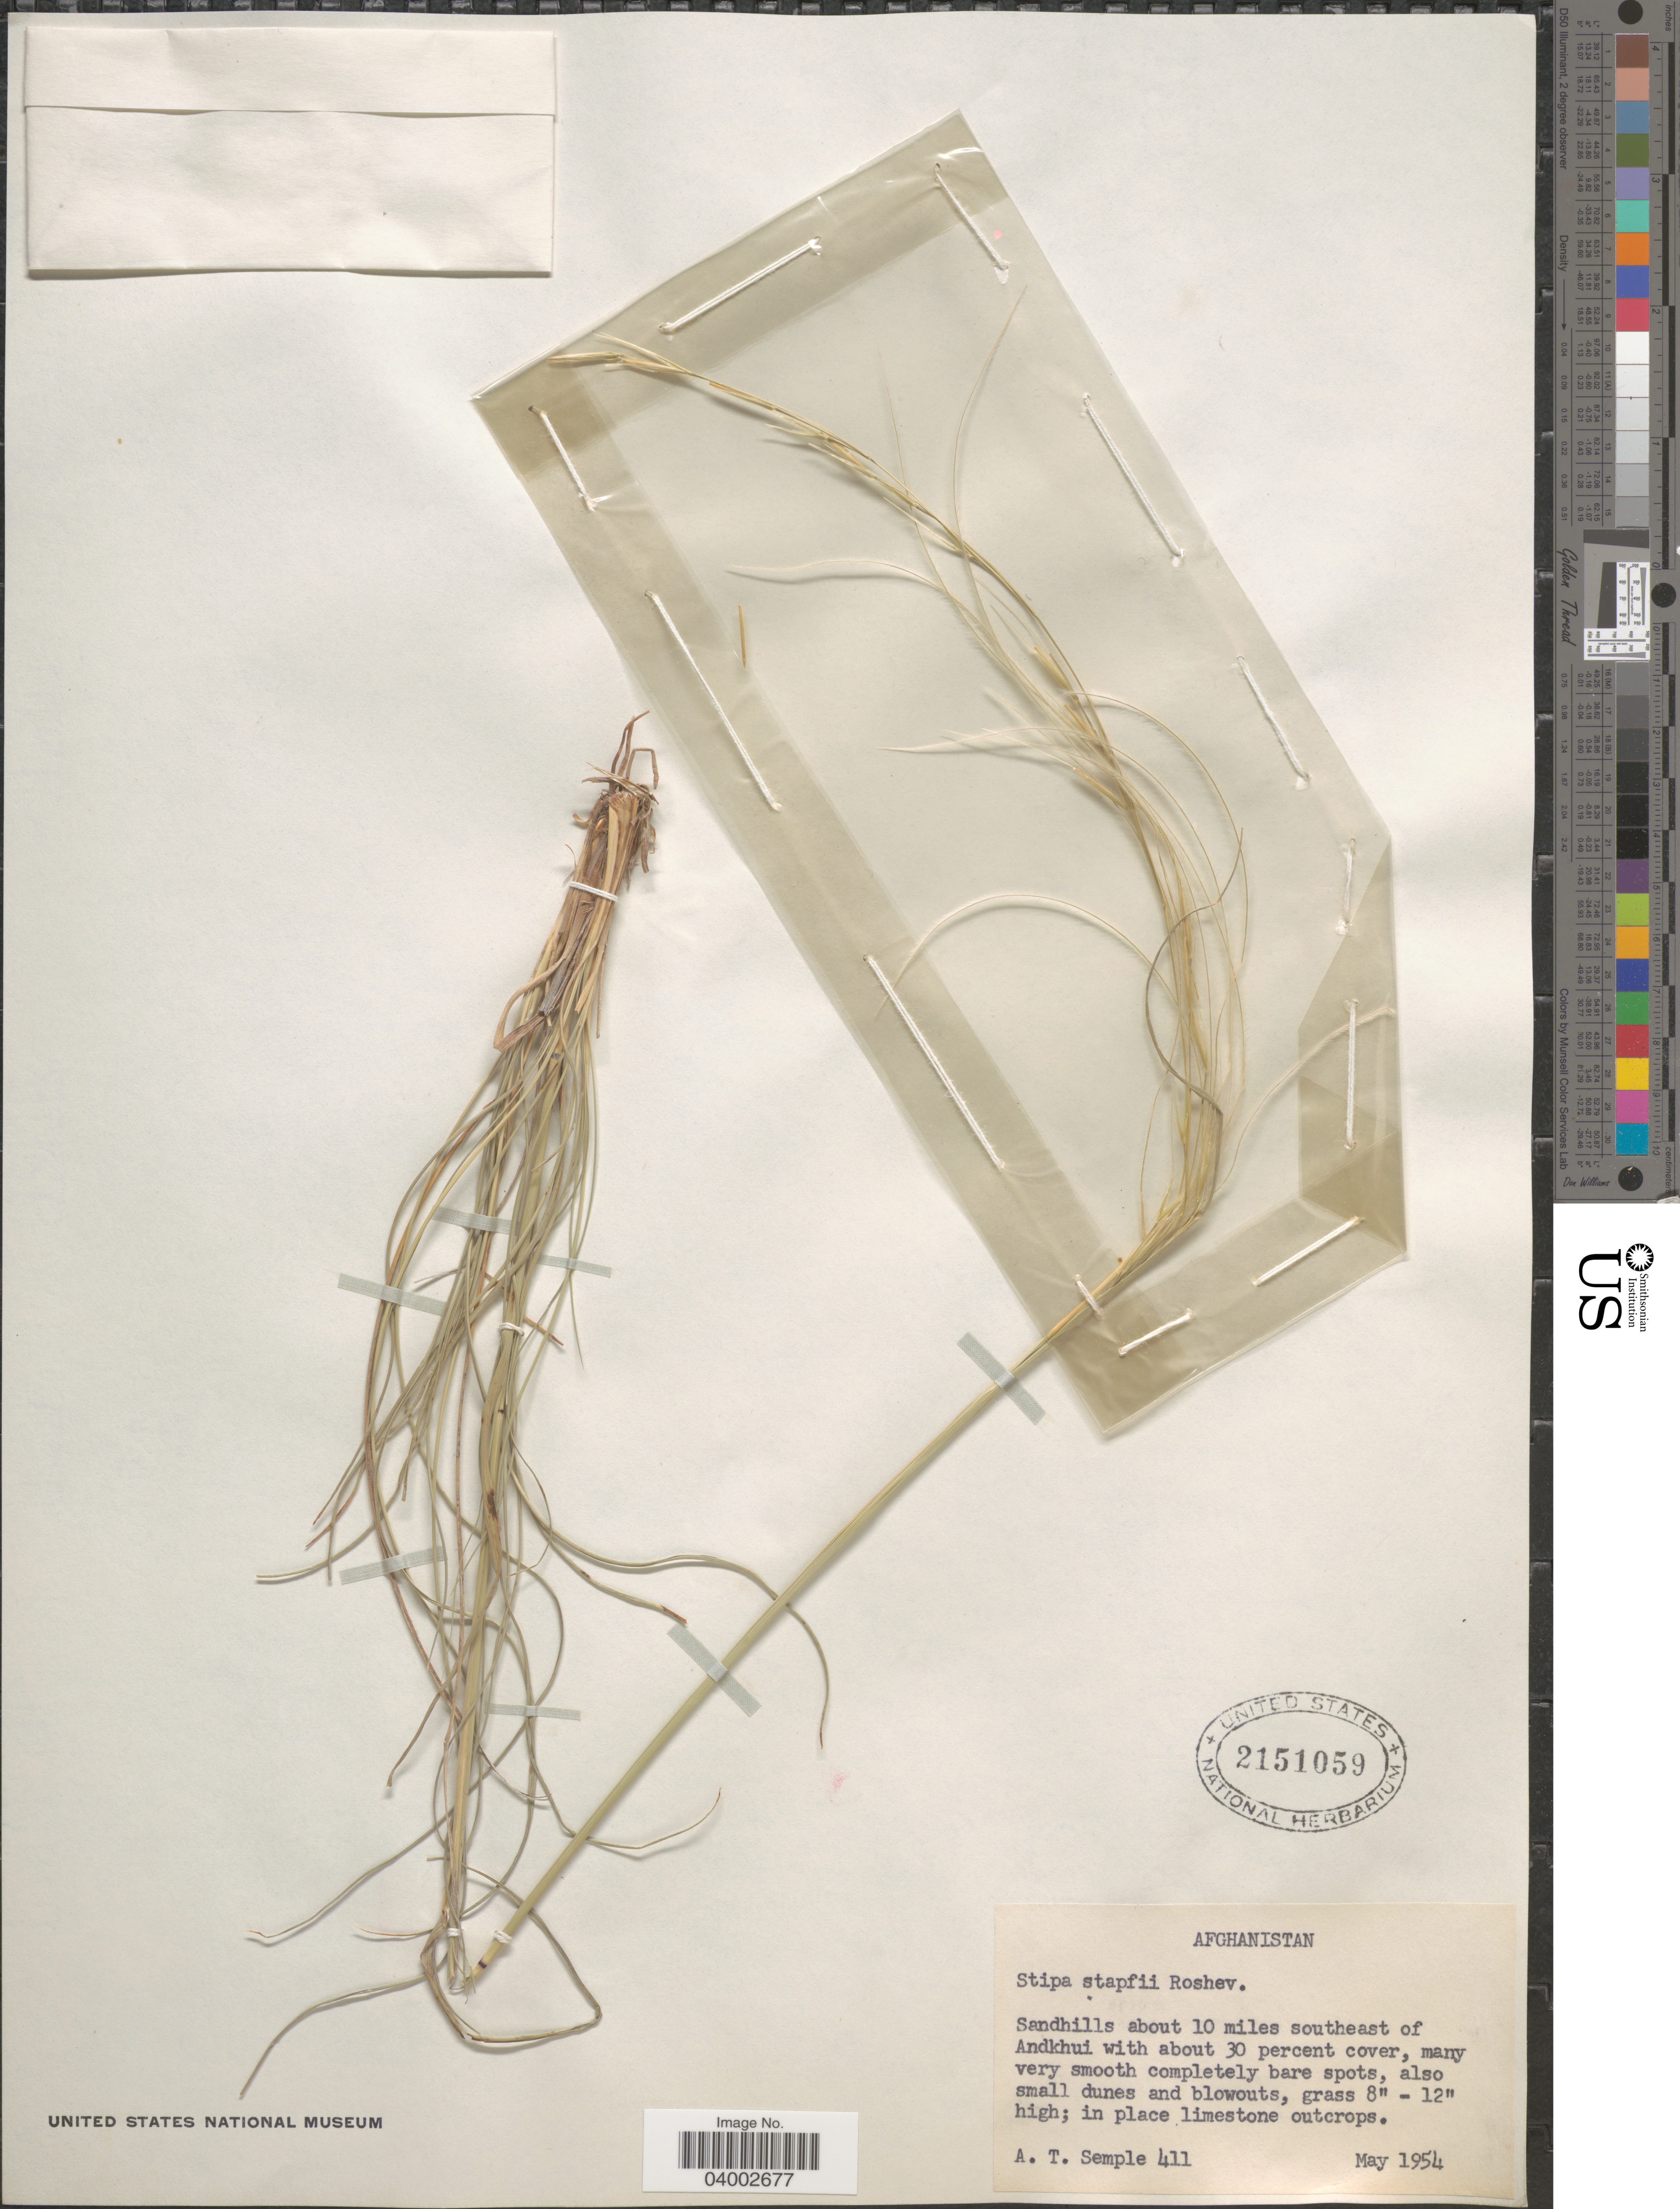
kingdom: Plantae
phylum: Tracheophyta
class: Liliopsida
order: Poales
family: Poaceae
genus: Stipa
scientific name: Stipa barbata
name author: Michx.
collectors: A. Semple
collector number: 411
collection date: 1954-05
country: Afghanistan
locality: Sandhills about 10 miles southeast of Andkhui.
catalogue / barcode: US 2151059